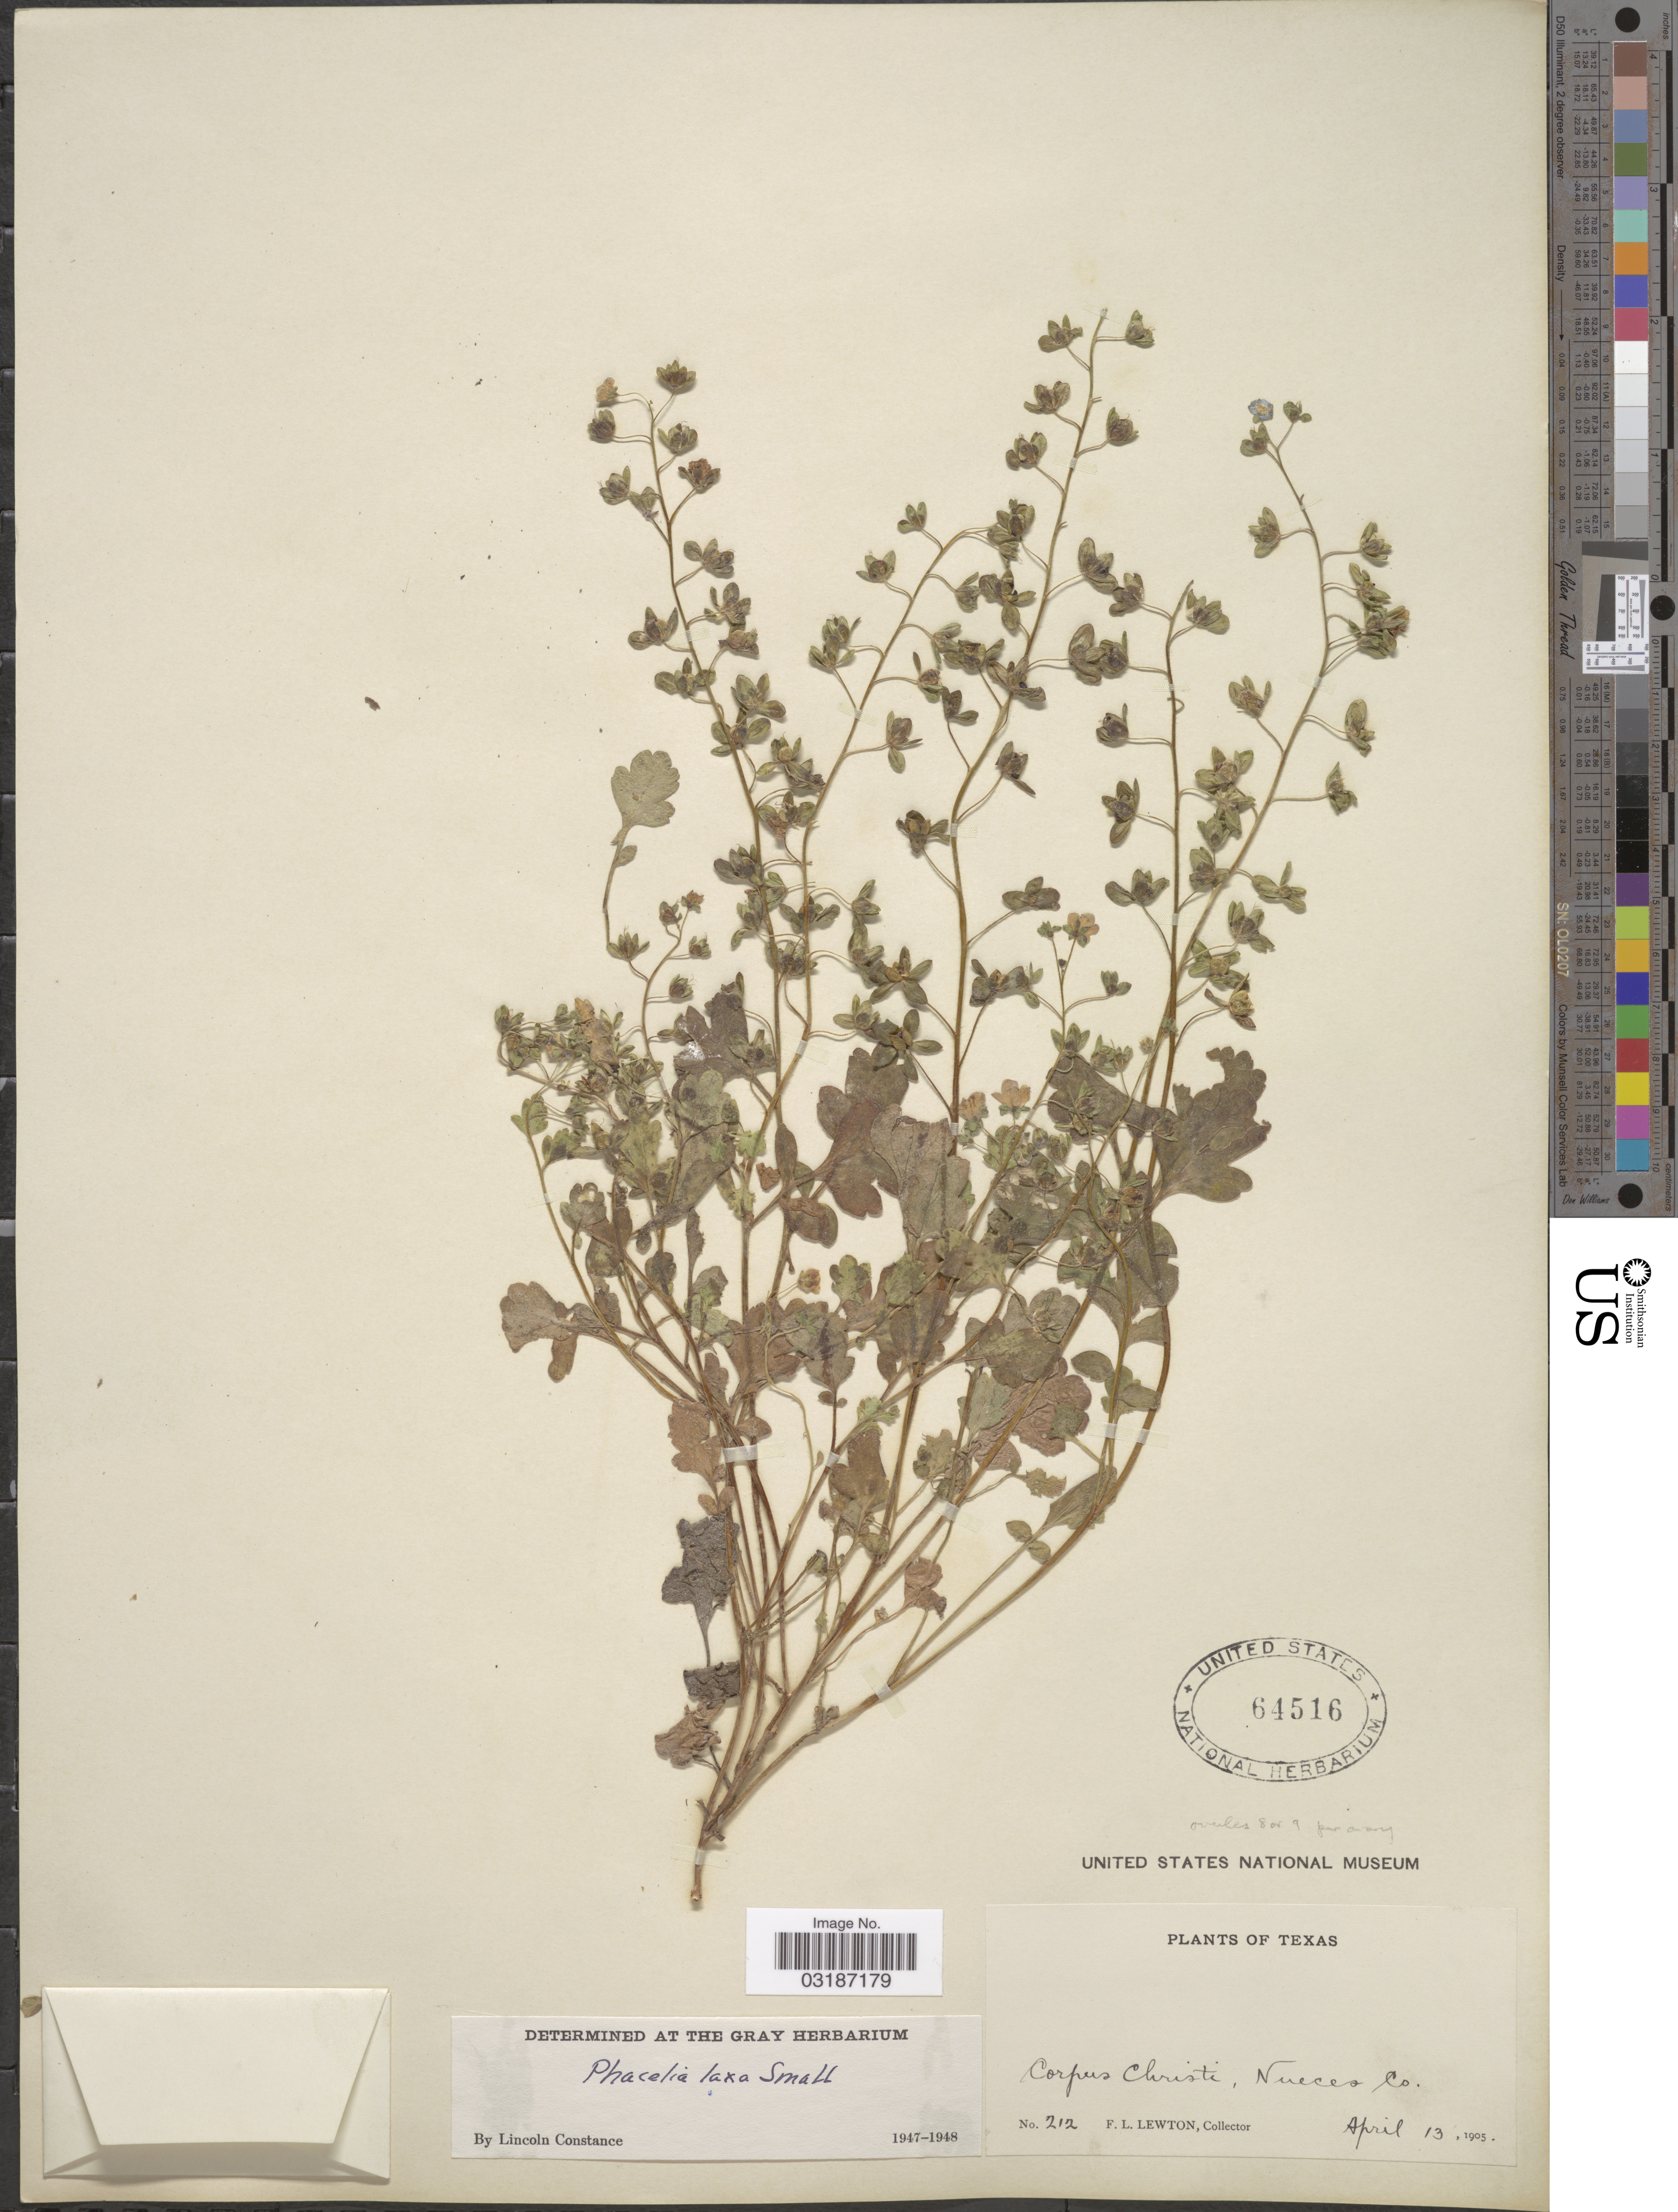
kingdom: Plantae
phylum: Tracheophyta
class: Magnoliopsida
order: Boraginales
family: Hydrophyllaceae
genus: Phacelia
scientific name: Phacelia laxa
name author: Small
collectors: F. L. Lewton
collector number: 212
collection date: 1905-04-13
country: United States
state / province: Texas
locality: Corpus Christi, Nueces Co.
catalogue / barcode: US 64516